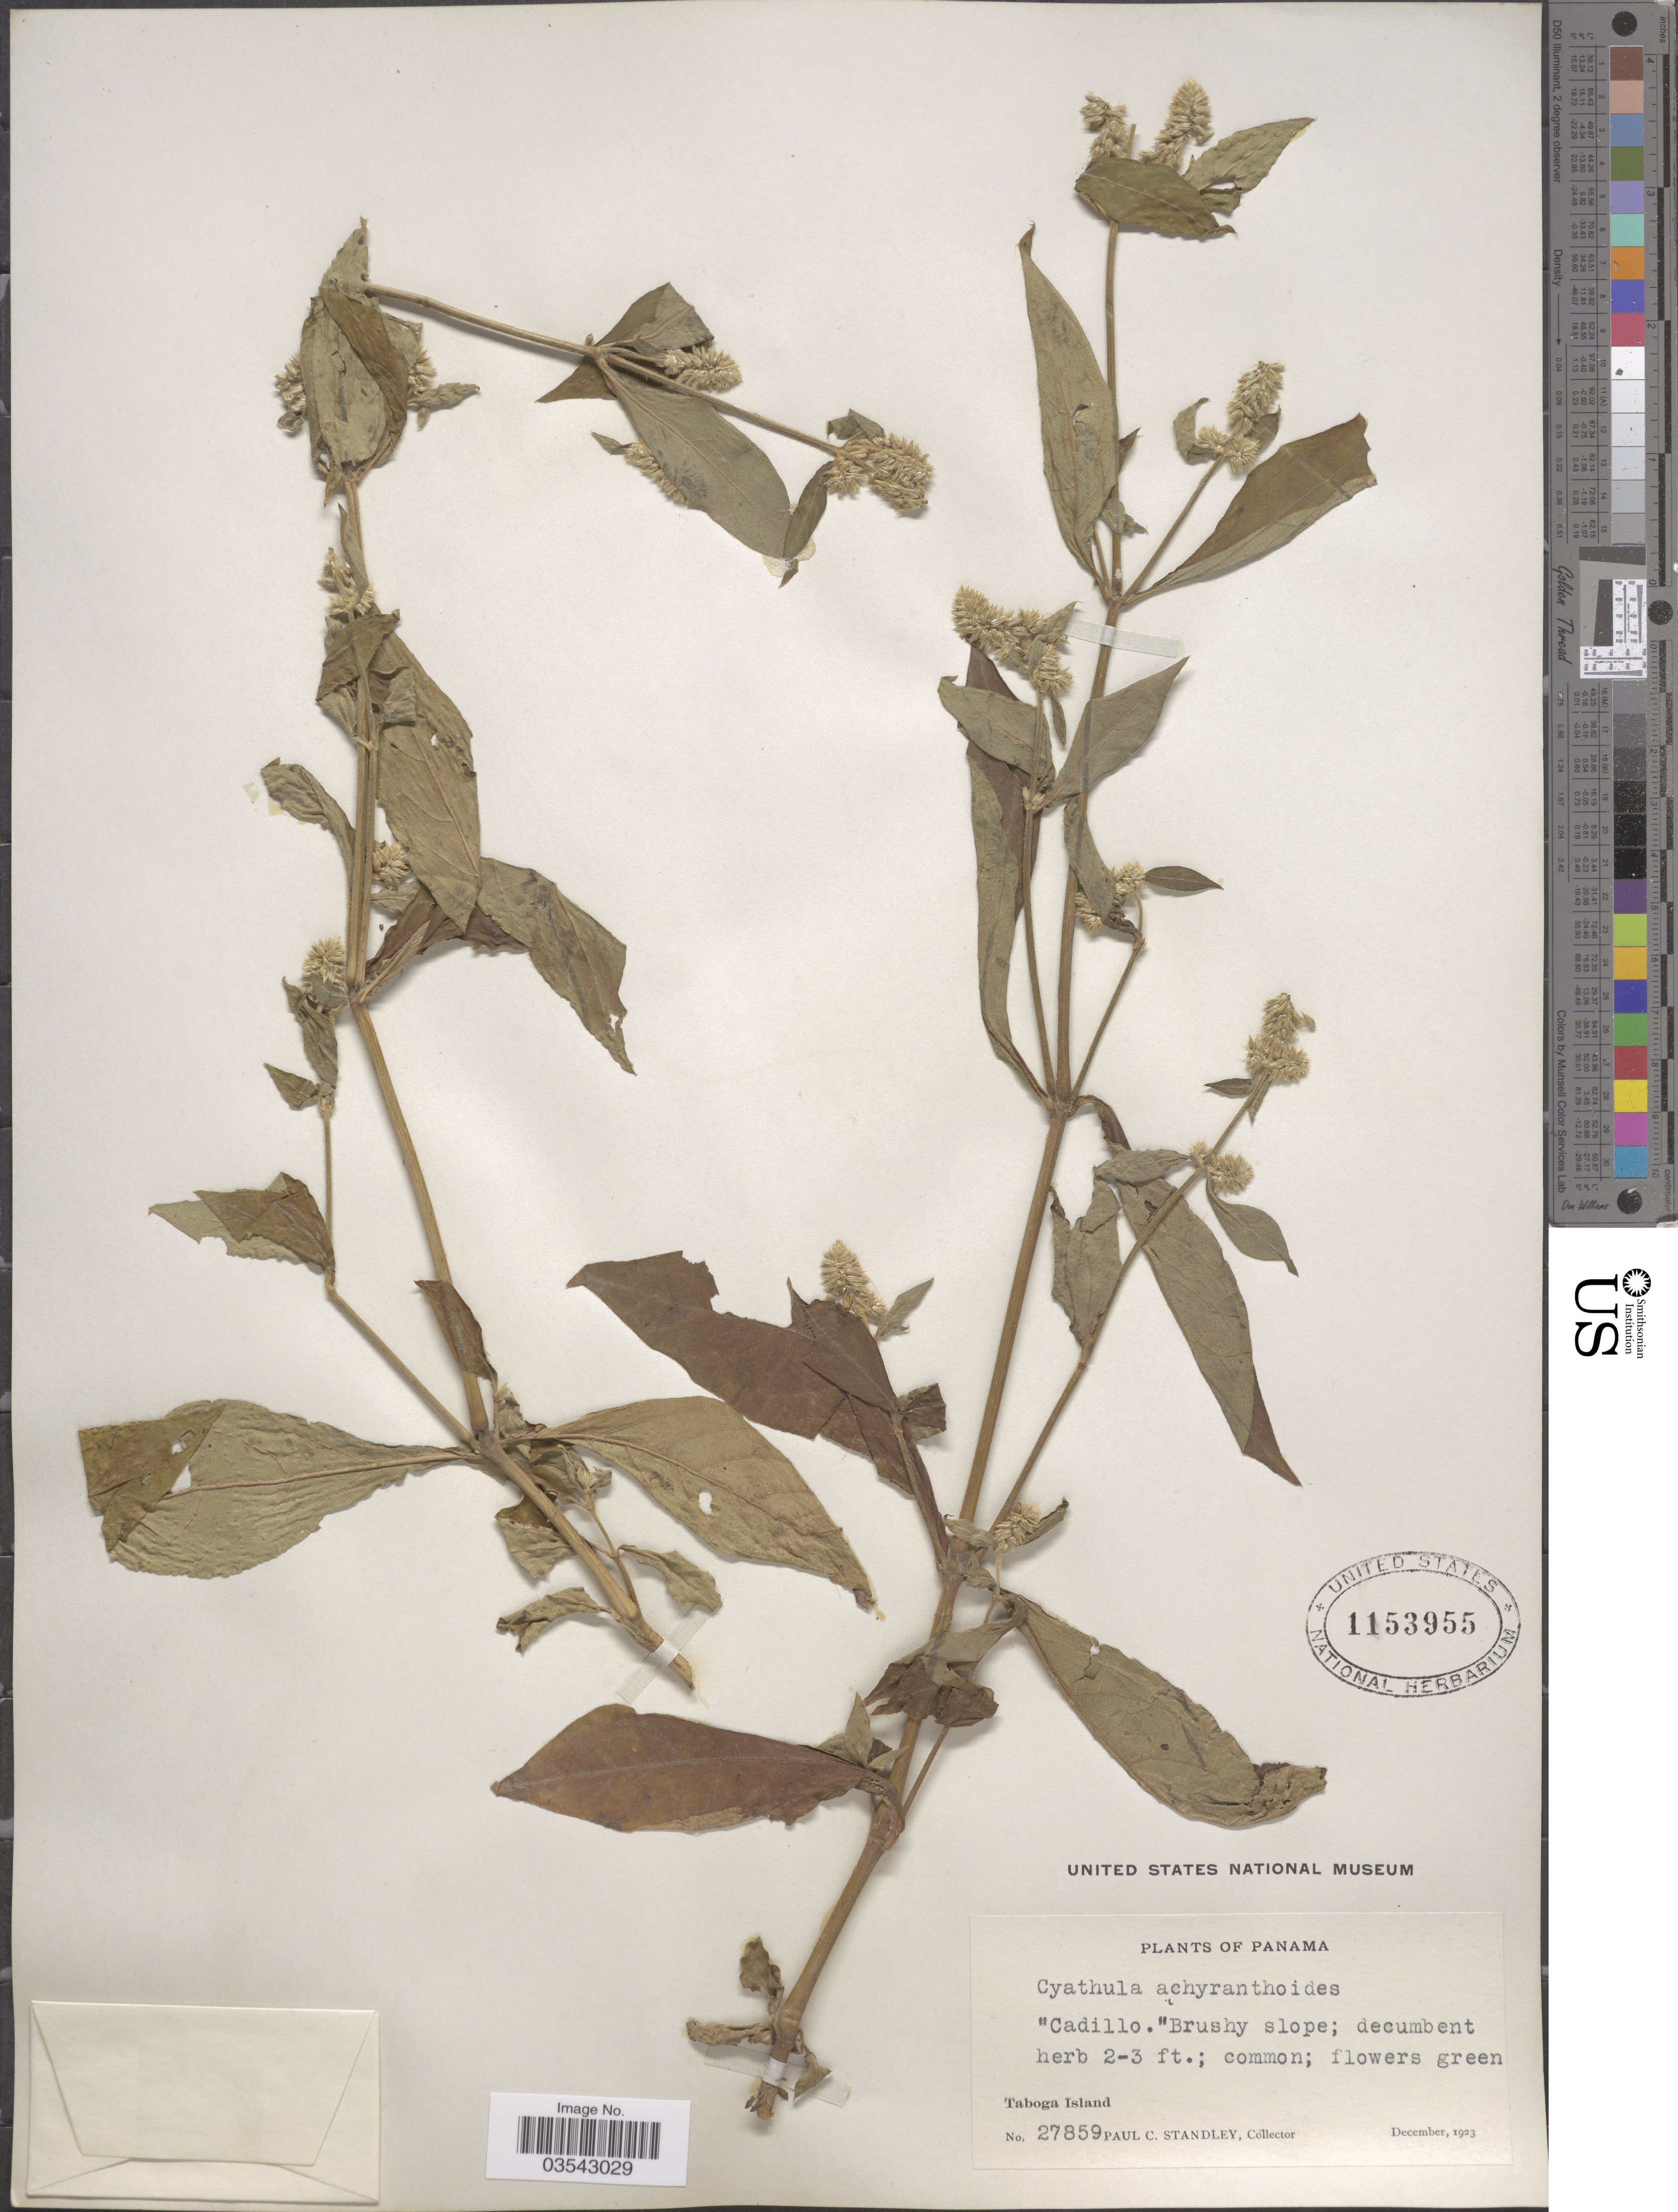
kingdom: Plantae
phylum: Tracheophyta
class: Magnoliopsida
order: Caryophyllales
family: Amaranthaceae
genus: Cyathula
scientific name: Cyathula achyranthoides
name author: (Kunth) Moq.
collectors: P. C. Standley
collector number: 27859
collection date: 1923-12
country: Panama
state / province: Panamá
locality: Taboga Island.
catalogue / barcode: US 1153955